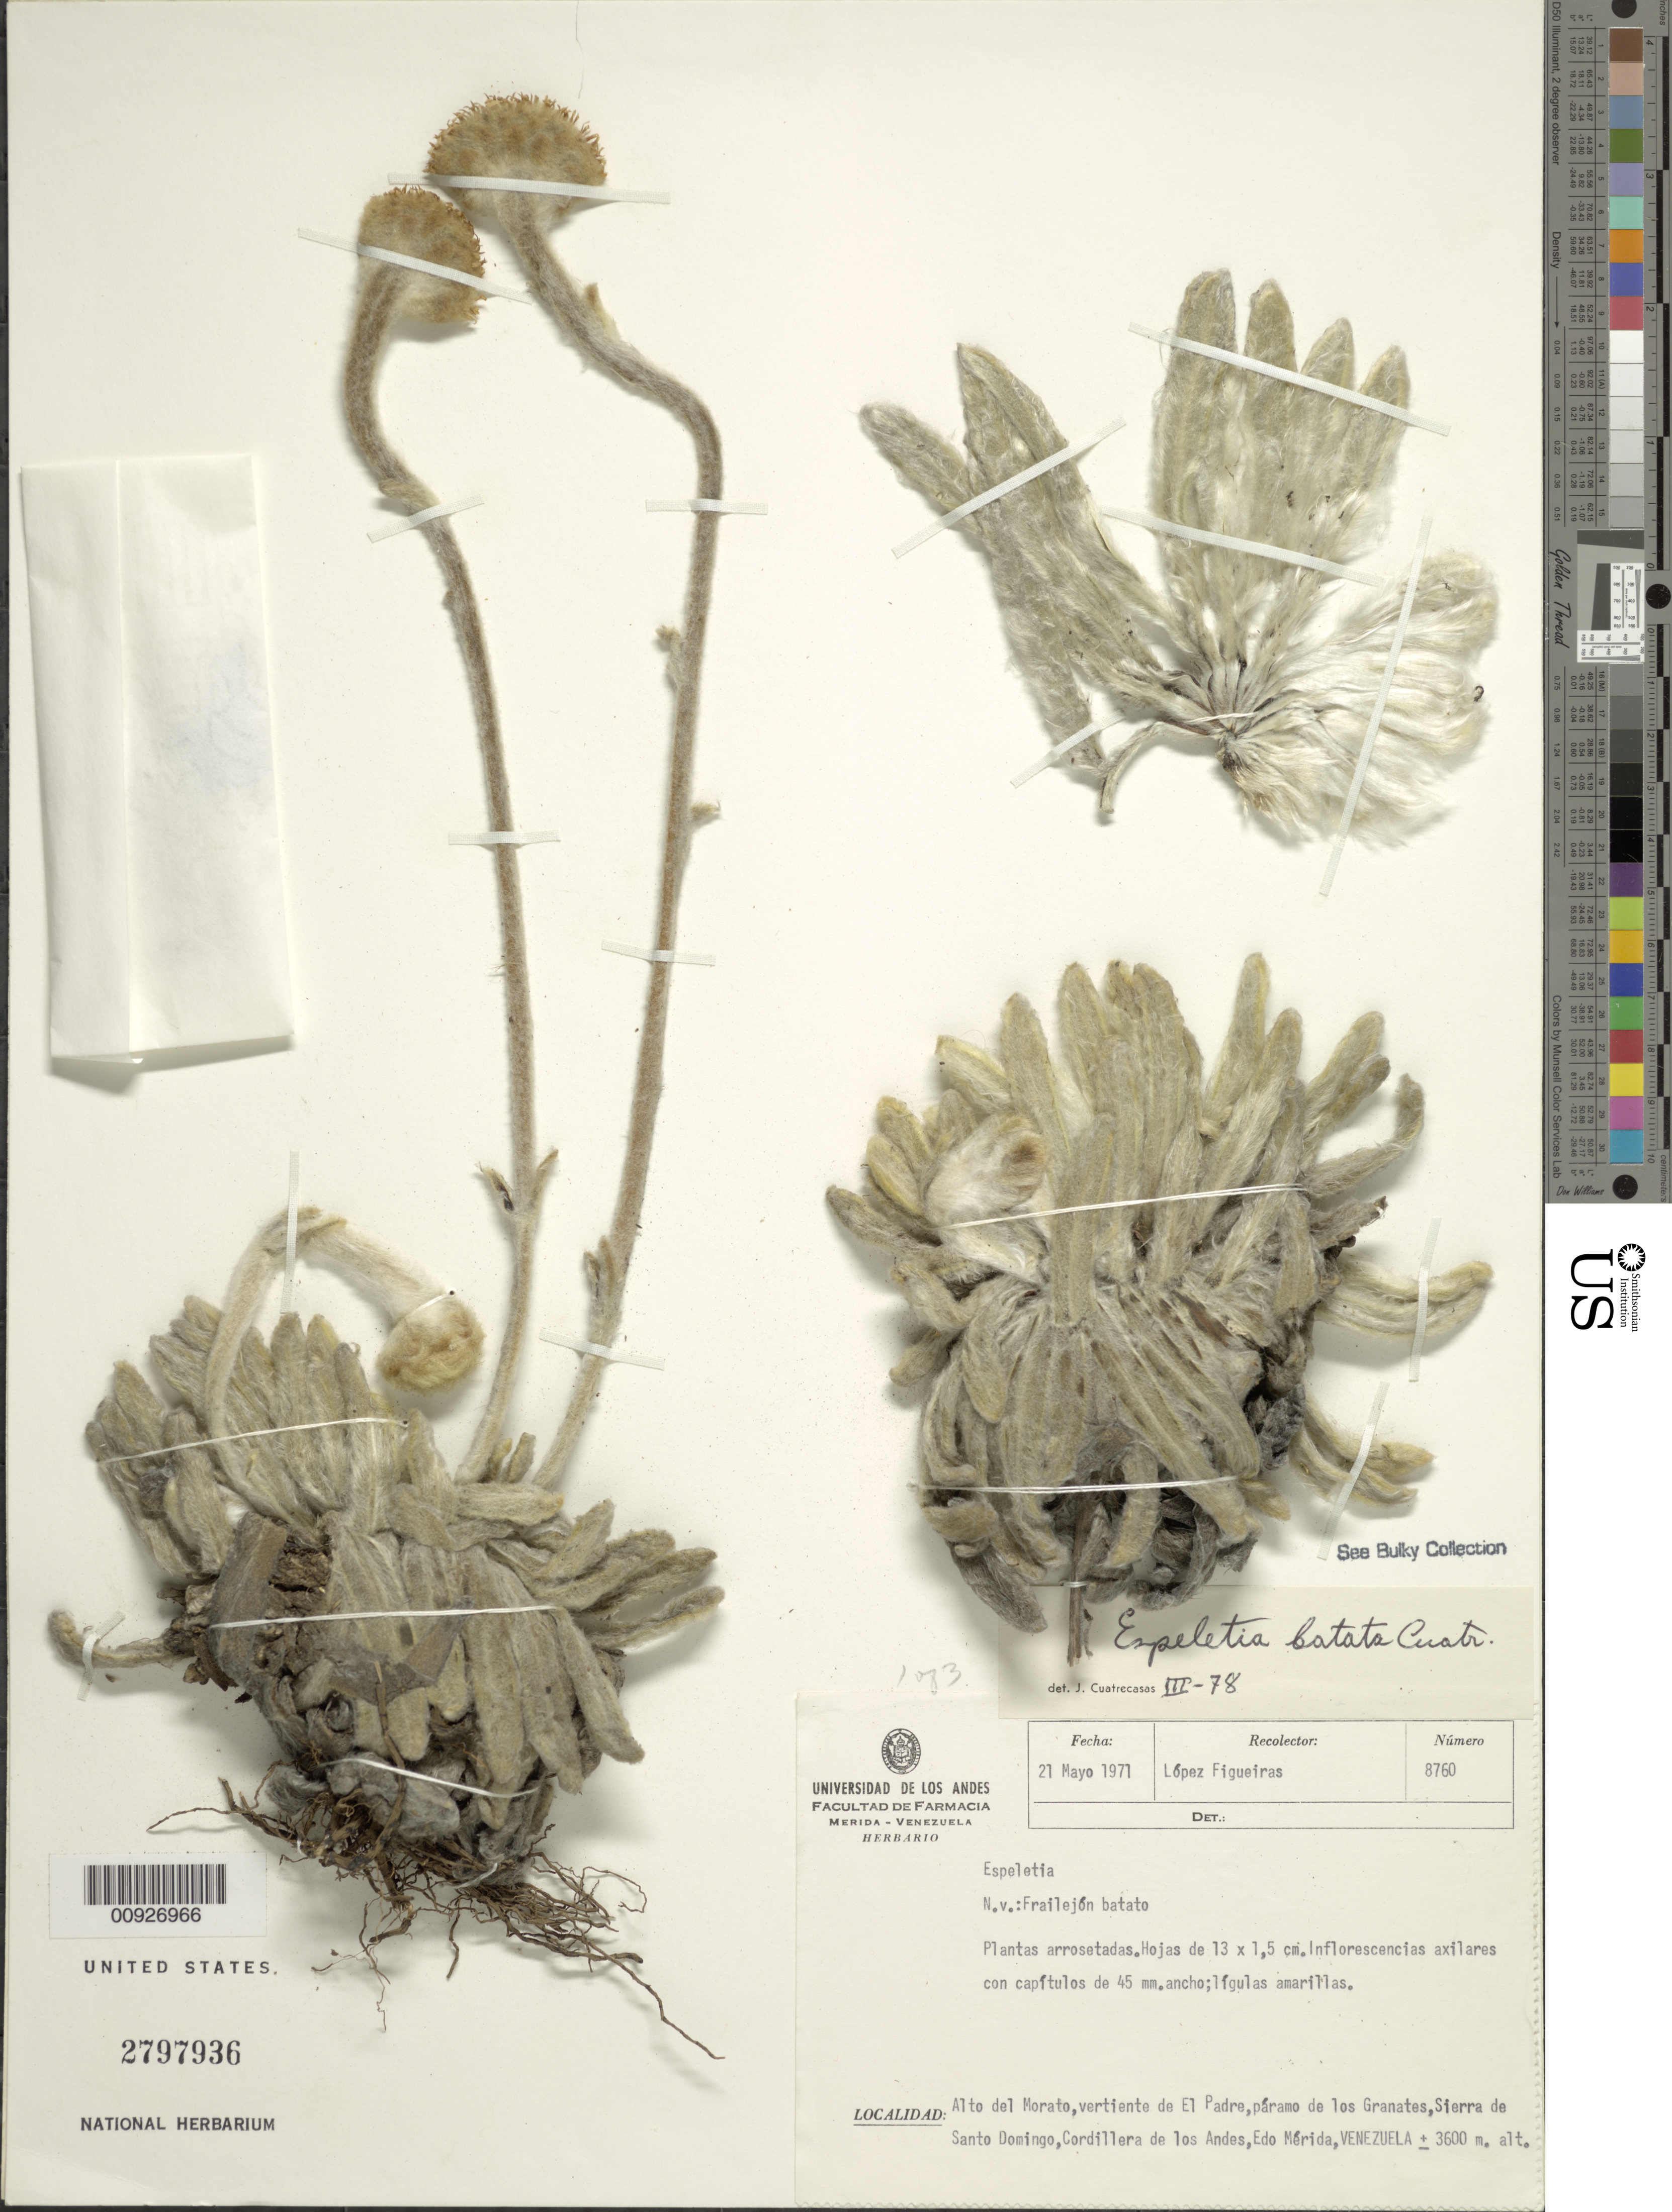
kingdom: Plantae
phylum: Tracheophyta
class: Magnoliopsida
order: Asterales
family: Asteraceae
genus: Espeletia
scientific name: Espeletia batata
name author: Cuatrec.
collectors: M. López Figueiras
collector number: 8760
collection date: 1971-05-21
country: Venezuela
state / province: Mérida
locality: P. de Los Granates. Alto del Morato, vertiente de El Padre, páramo de los Granates, Sierra de Santo Domingo. Cordillera de los Andes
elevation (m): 3600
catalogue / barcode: US 2797936